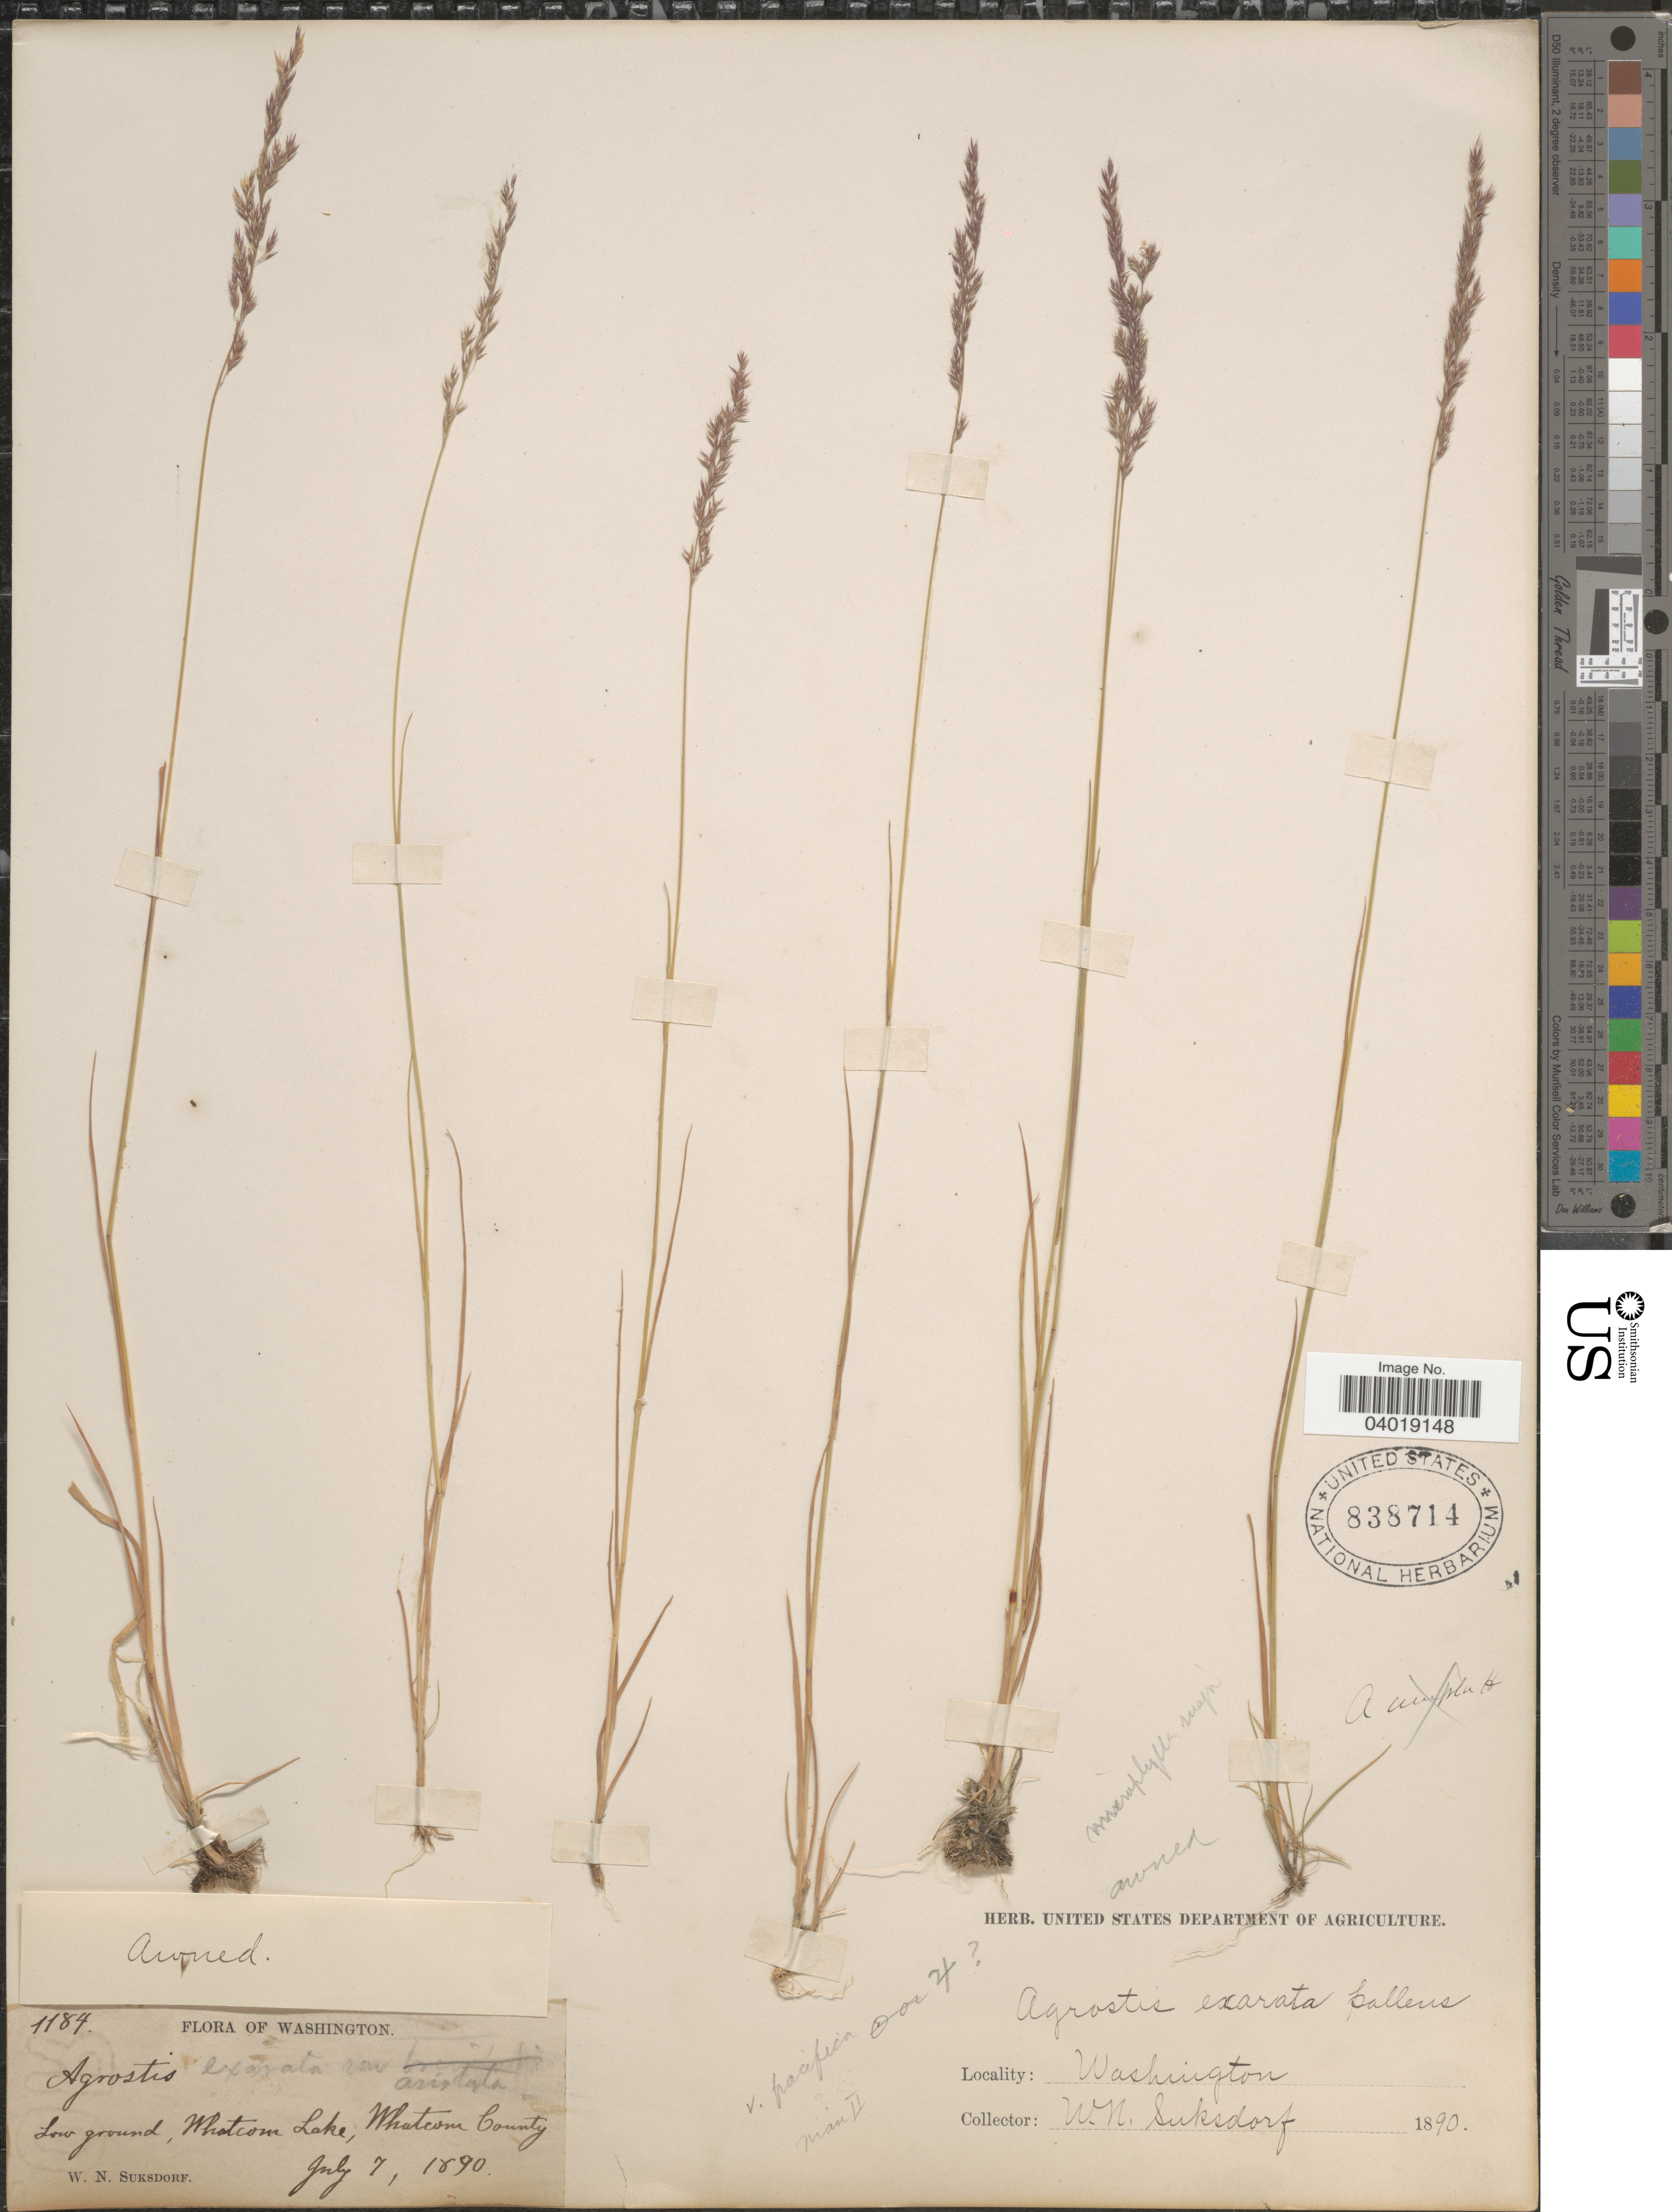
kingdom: Plantae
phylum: Tracheophyta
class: Liliopsida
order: Poales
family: Poaceae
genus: Agrostis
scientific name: Agrostis exarata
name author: Trin.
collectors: W. N. Suksdorf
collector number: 1184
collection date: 1890-07-07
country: United States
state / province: Washington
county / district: Whatcom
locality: Whatcom Lake, Whatcom County.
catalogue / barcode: US 838714